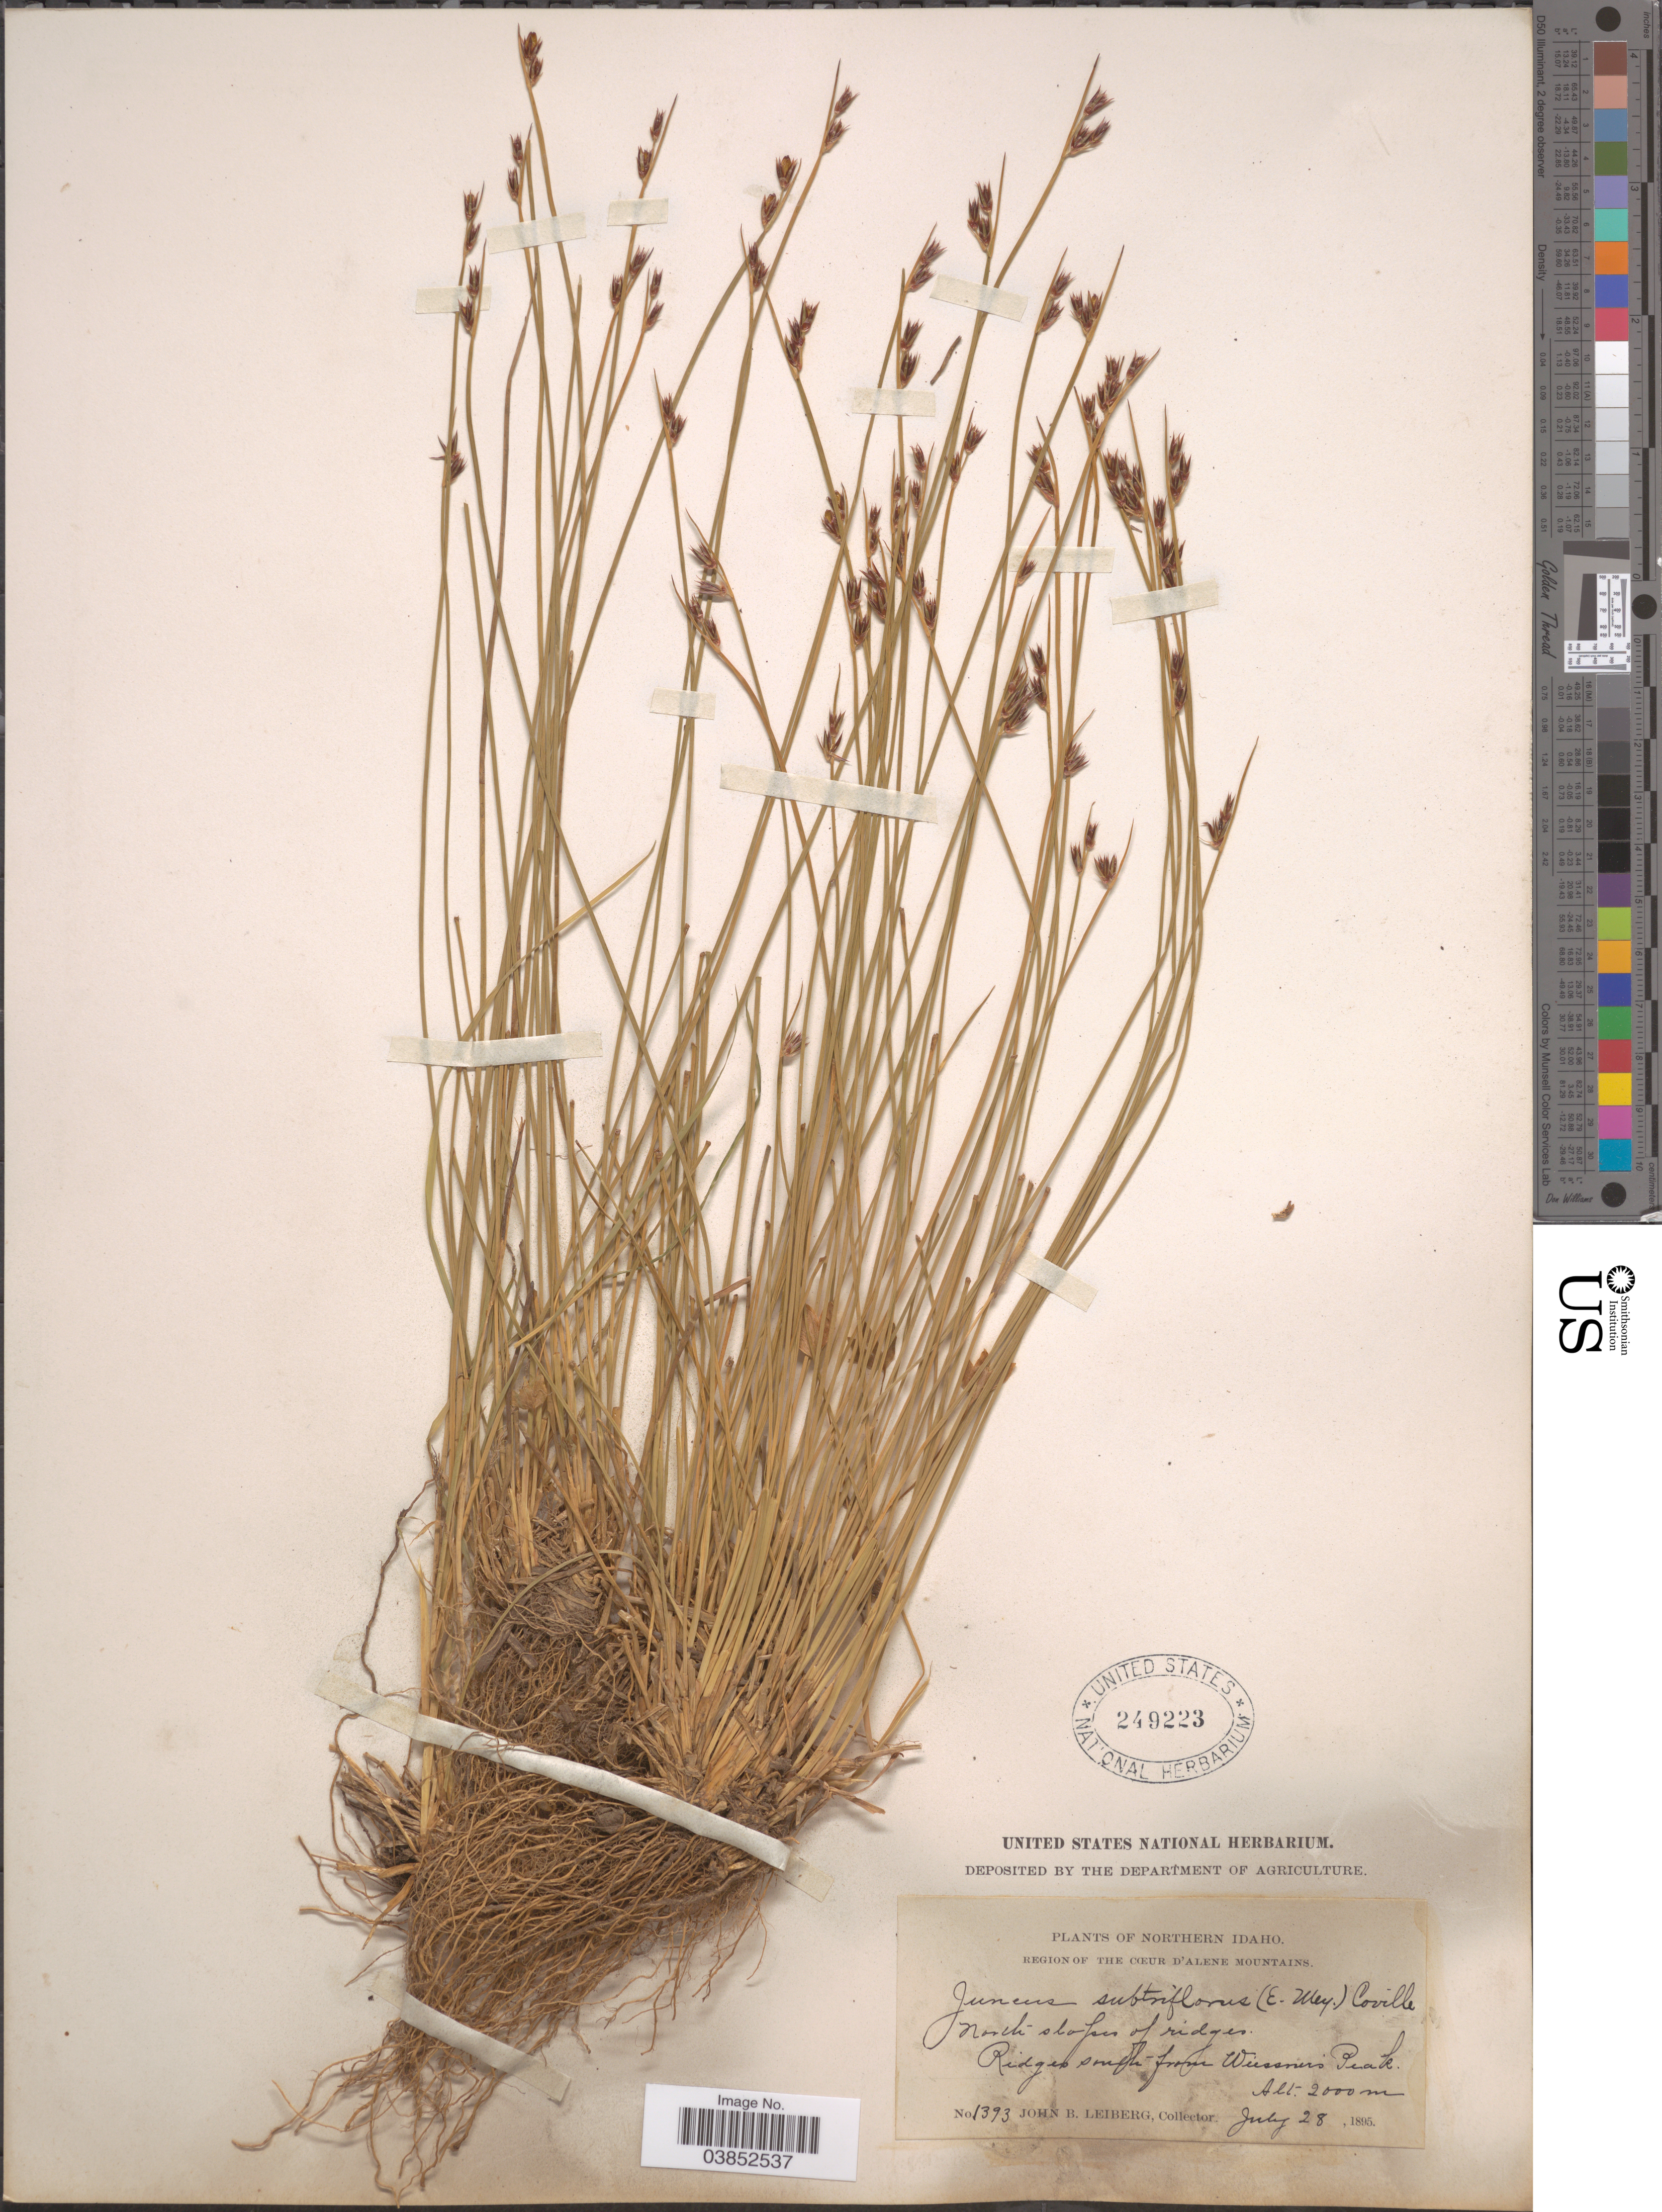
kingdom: Plantae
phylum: Tracheophyta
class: Liliopsida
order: Poales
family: Juncaceae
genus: Juncus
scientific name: Juncus drummondii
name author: E. Mey.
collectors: J. B. Leiberg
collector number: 1393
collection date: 1895-07-28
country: United States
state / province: Idaho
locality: Northern Idaho. Region of the Cœur d'Alene Mountains. North slopes of ridges. Ridges south from Wiessners Peak.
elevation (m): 2000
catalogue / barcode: US 249223